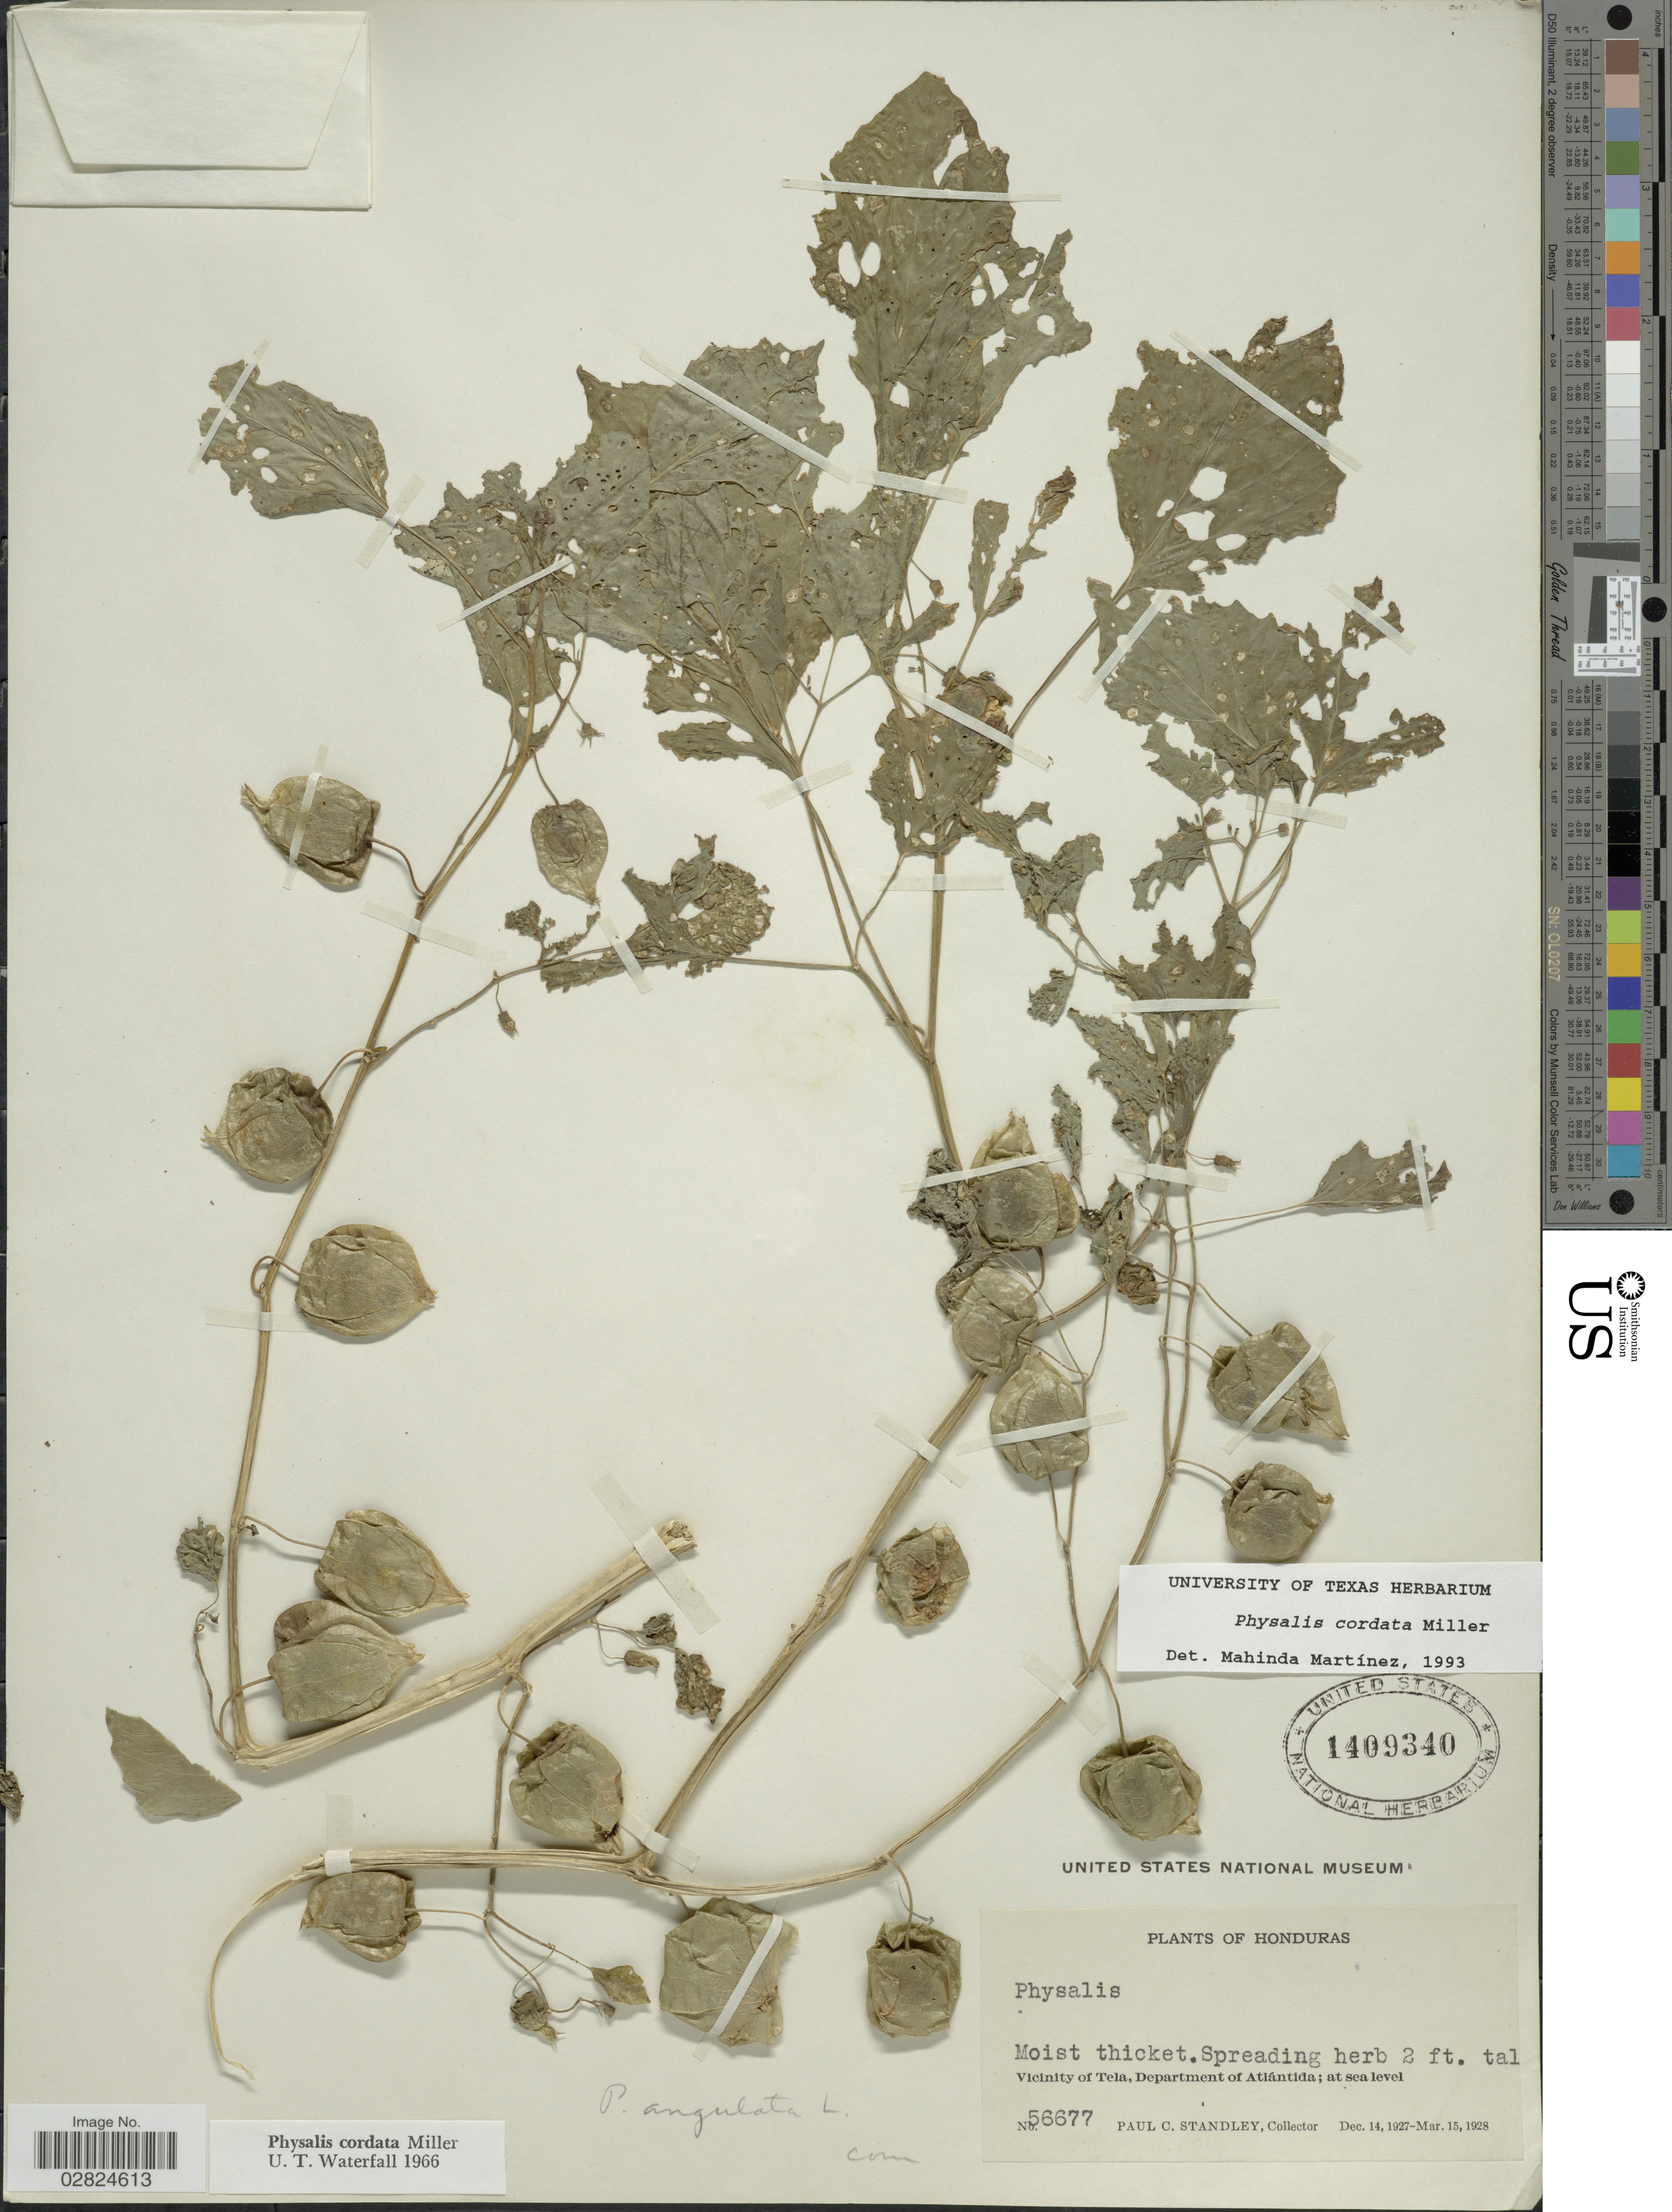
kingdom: Plantae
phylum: Tracheophyta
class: Magnoliopsida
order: Solanales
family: Solanaceae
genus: Physalis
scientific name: Physalis cordata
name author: Mill.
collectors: P. C. Standley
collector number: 56677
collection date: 1927-12-14/1928-03-15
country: Honduras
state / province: Atlántida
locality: Vicinity of Tela, Department of Atlántida.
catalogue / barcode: US 1409340